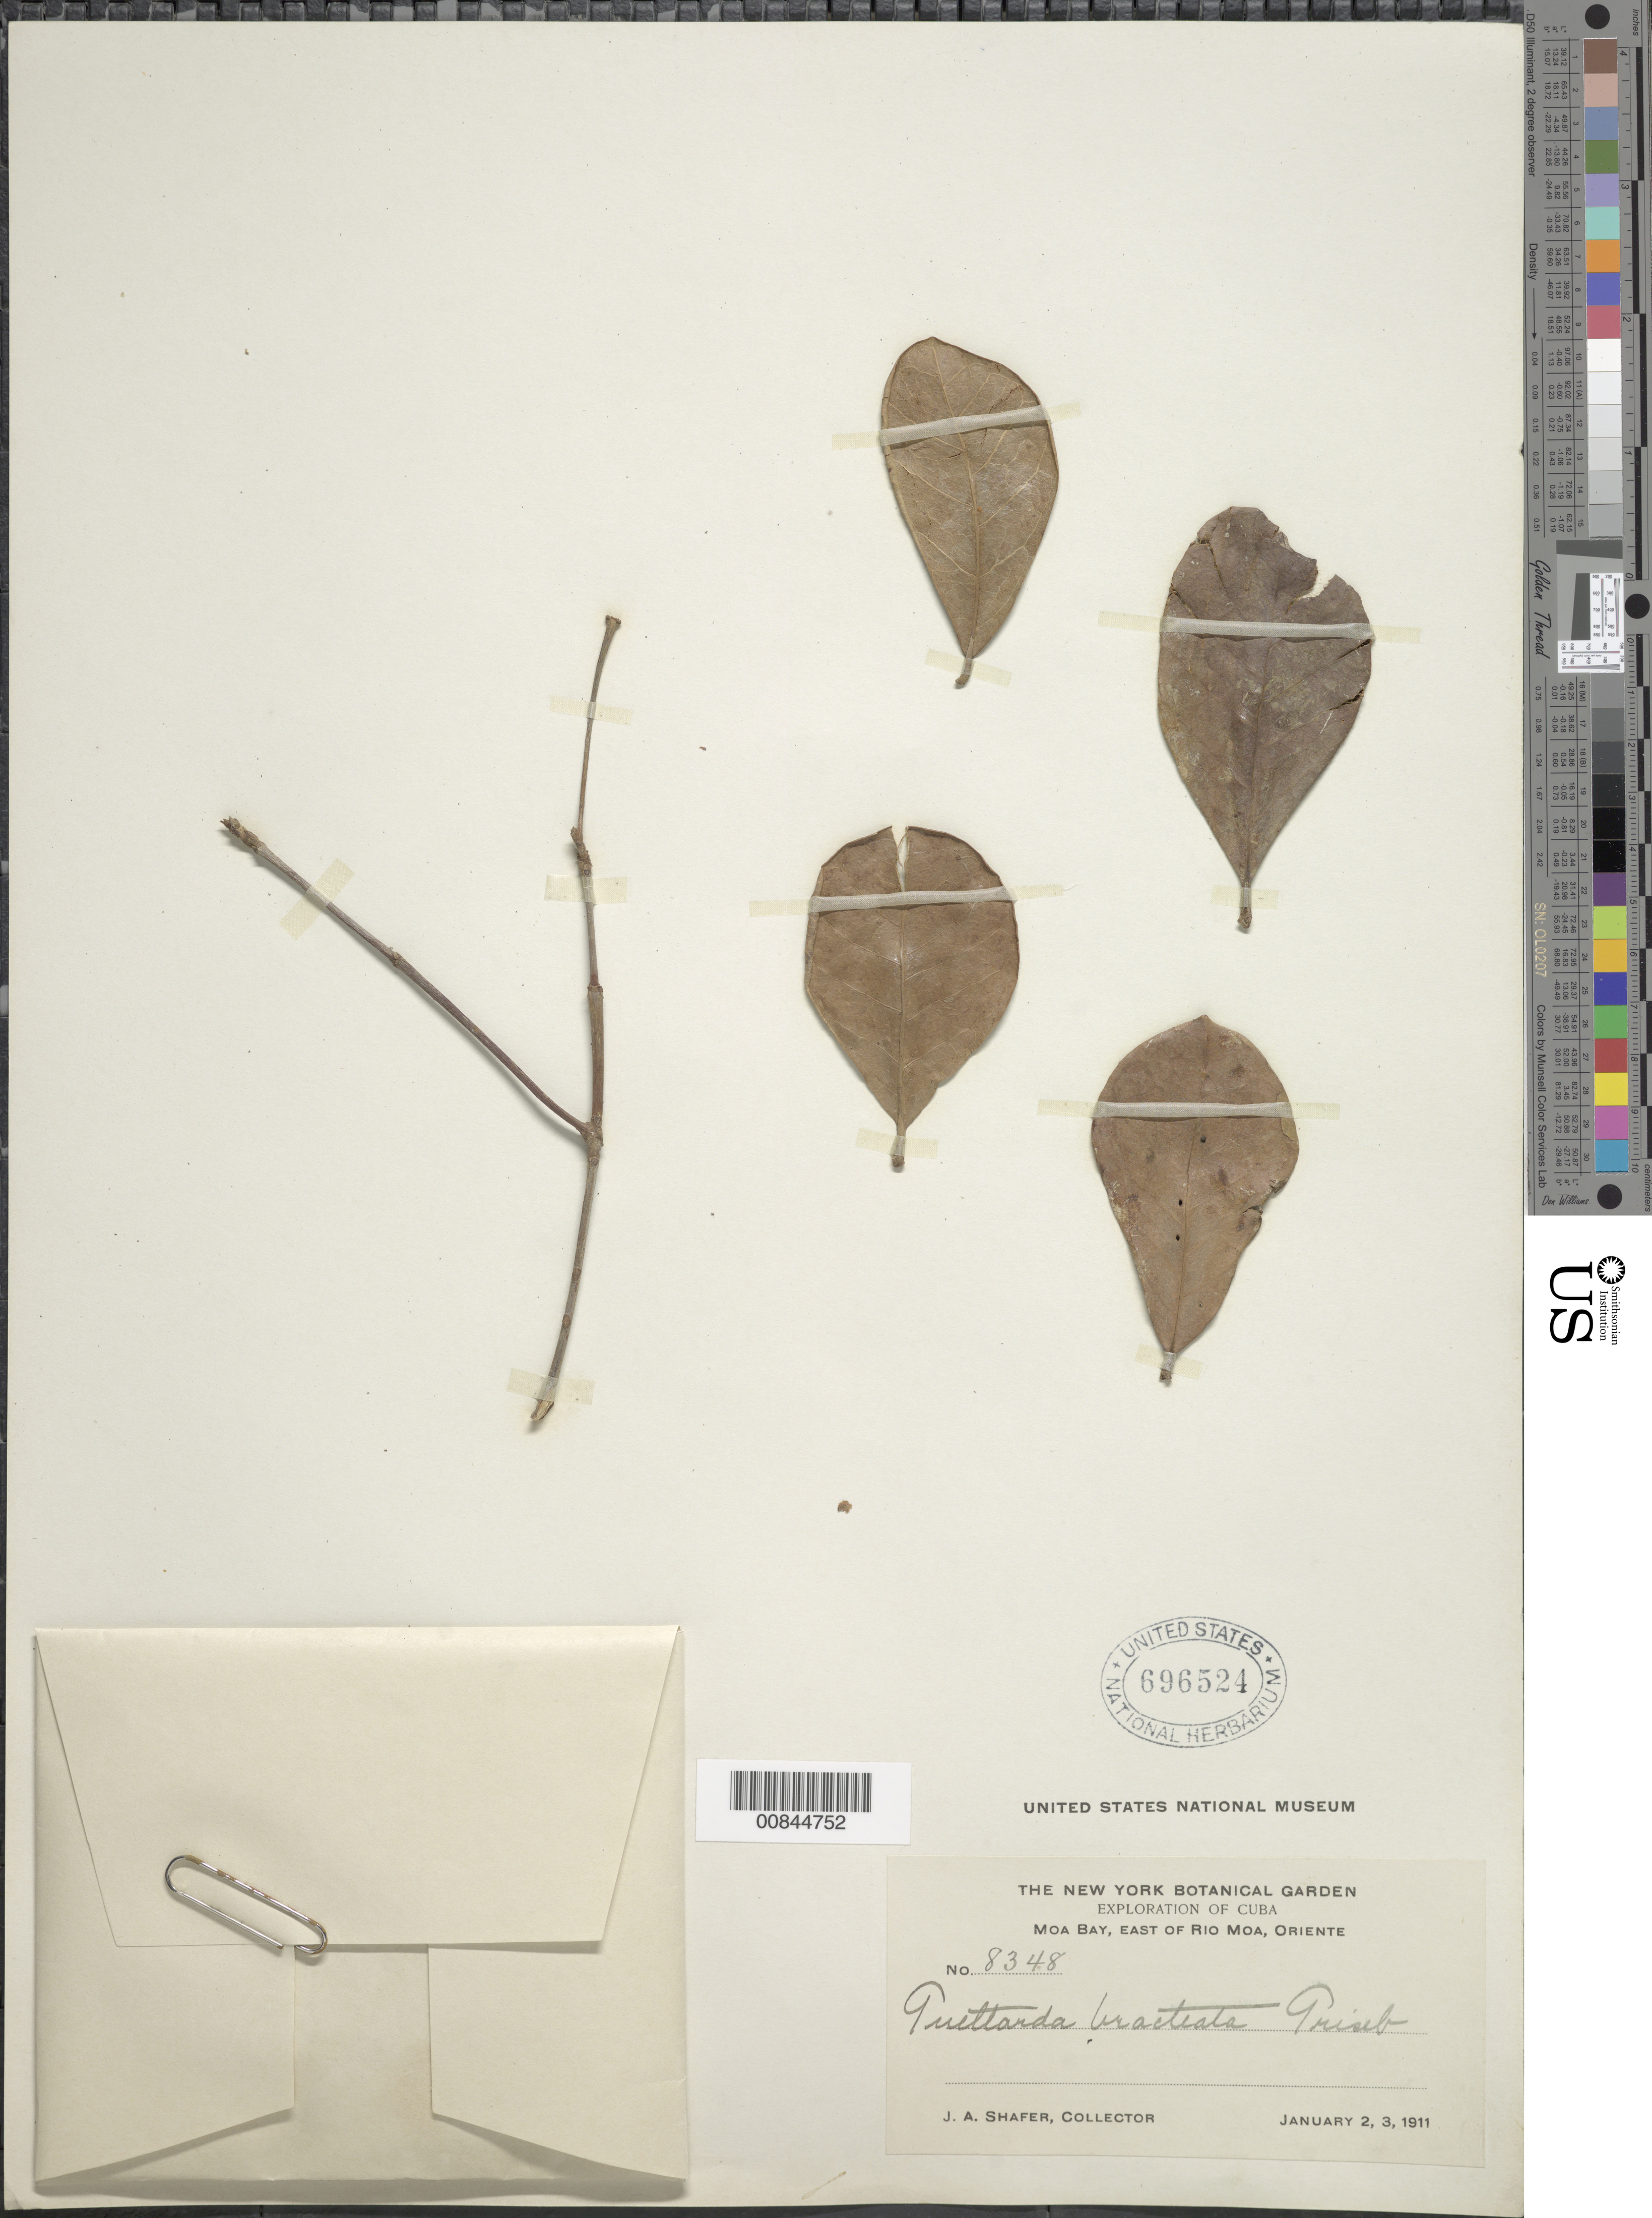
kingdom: Plantae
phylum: Tracheophyta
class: Magnoliopsida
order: Gentianales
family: Rubiaceae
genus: Guettarda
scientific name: Guettarda valenzuelana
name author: A. Rich.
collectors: J. A. Shafer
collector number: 8348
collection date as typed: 02 Jan 1911 to 03 Jan 1911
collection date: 1911-01-02/1911-01-03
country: Cuba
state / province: Oriente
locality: Moa Bay, east of Rio Moa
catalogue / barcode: US 696524